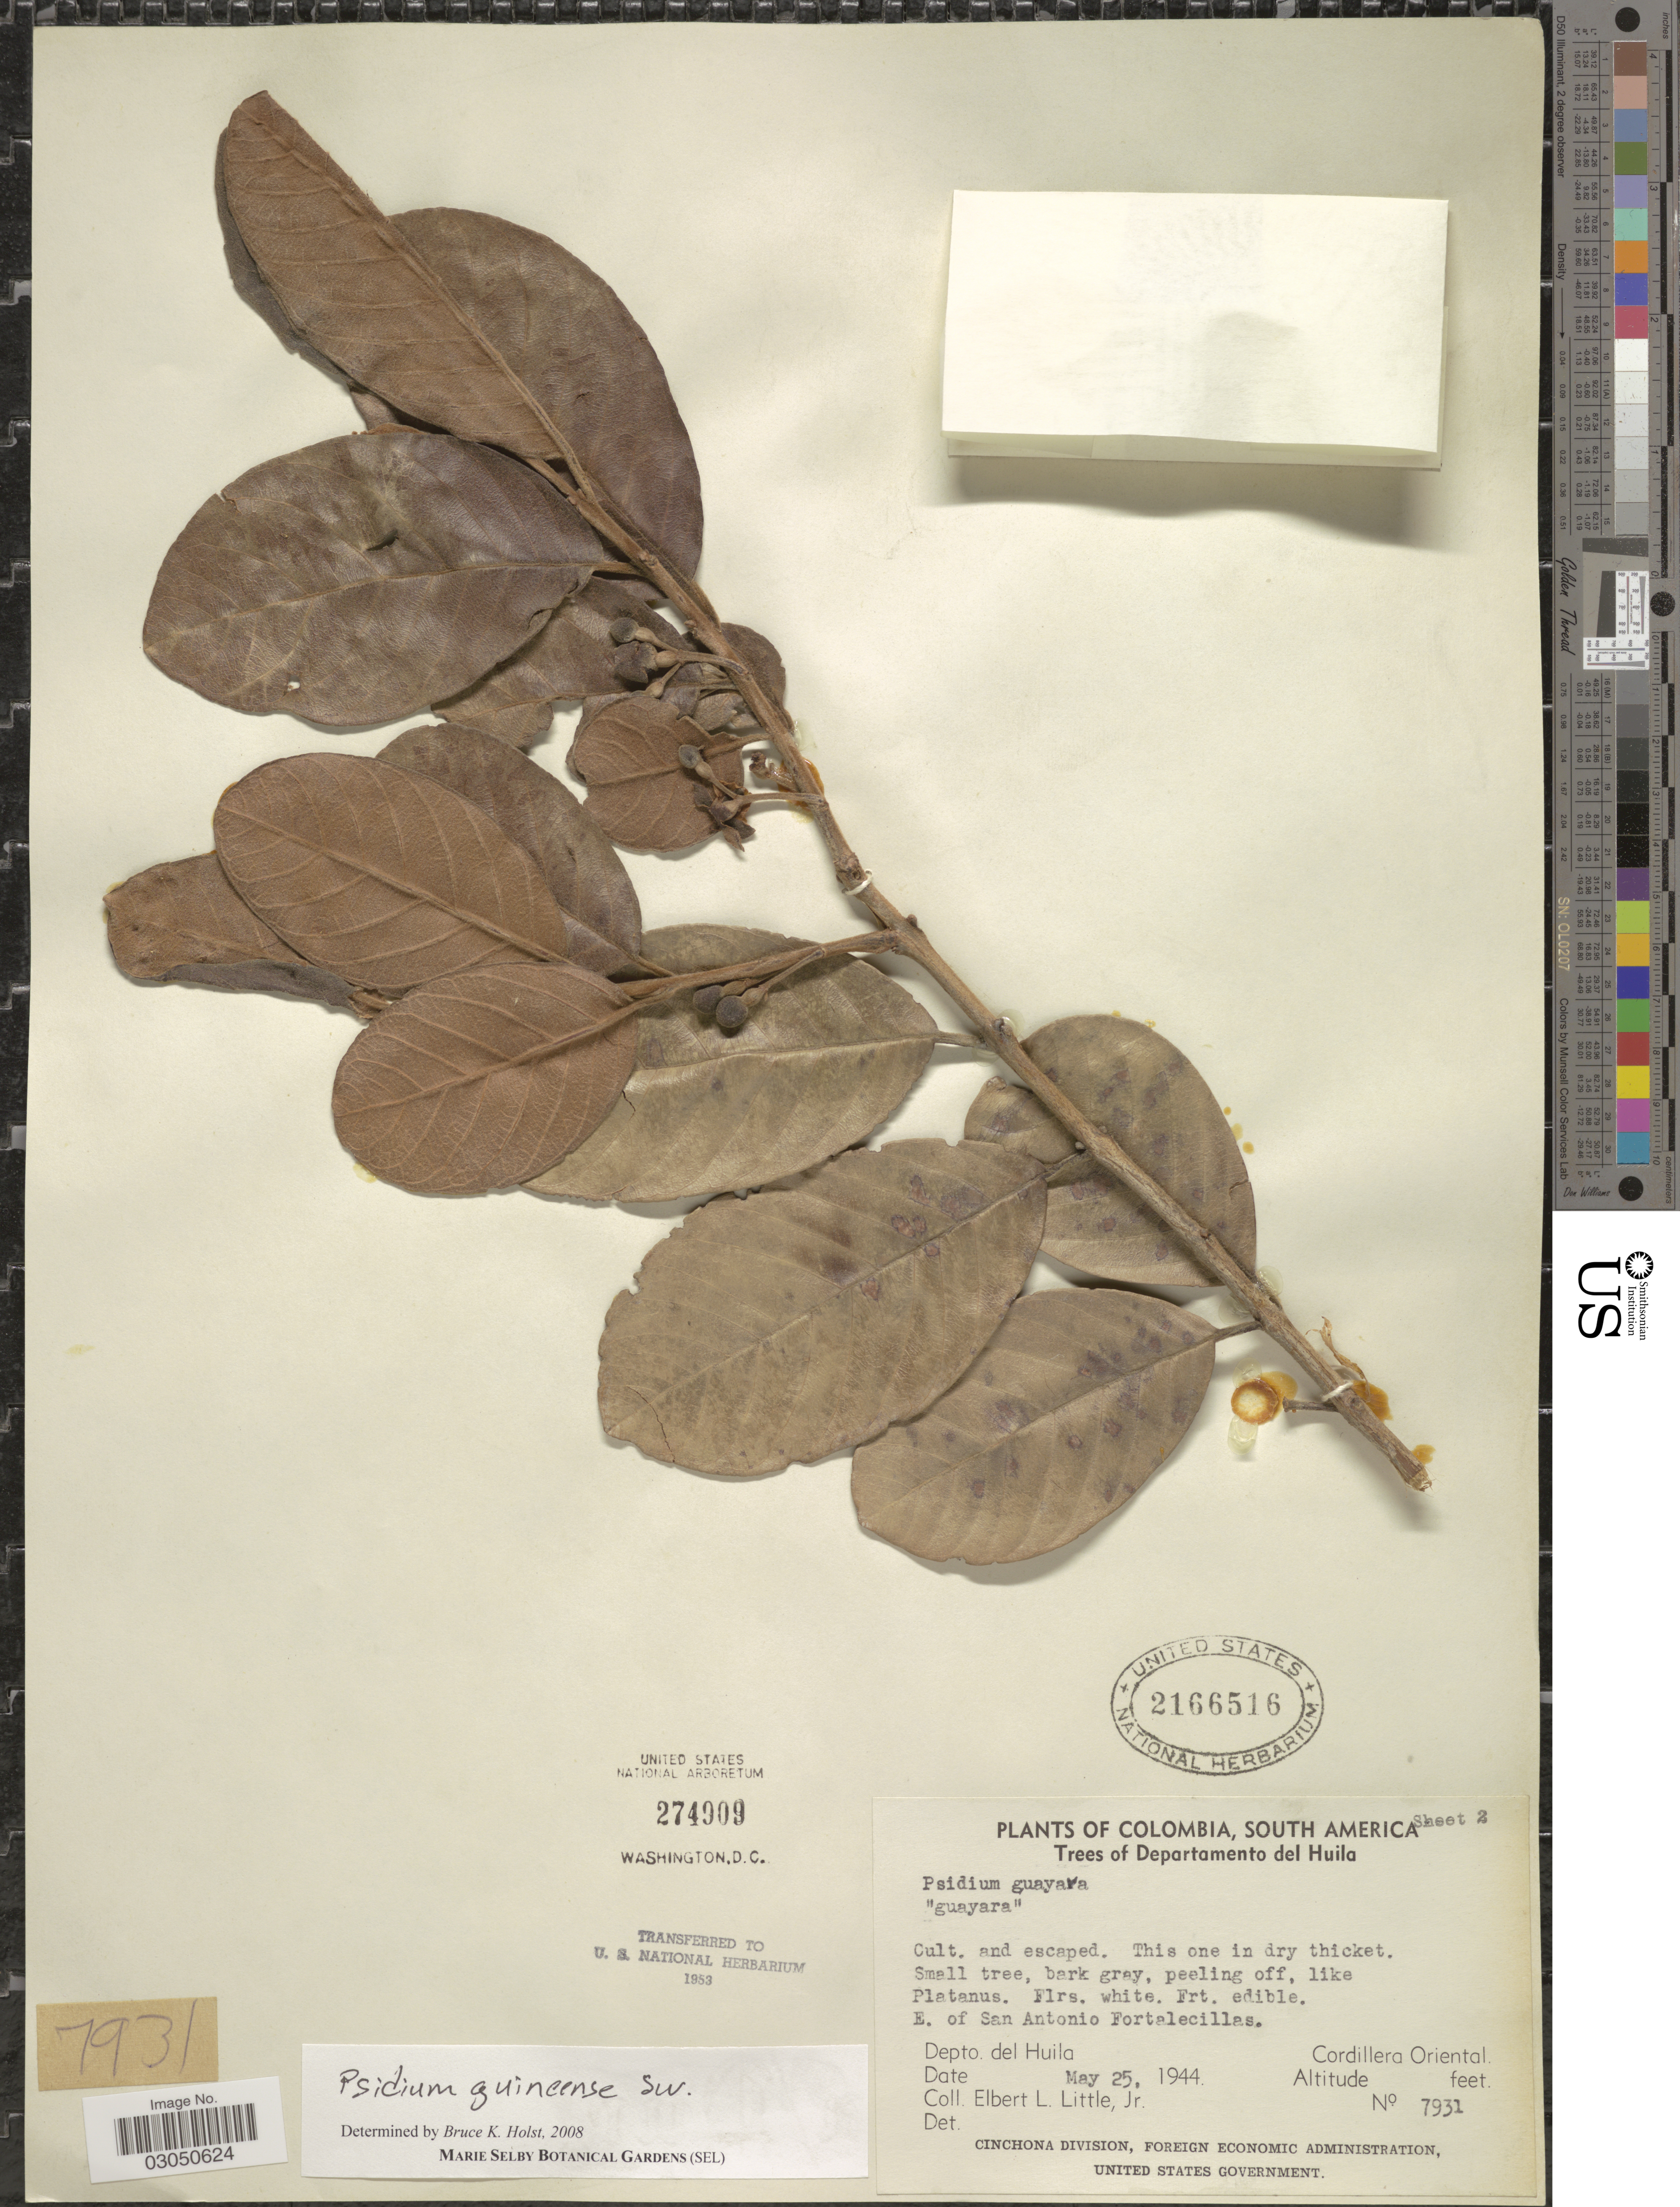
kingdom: Plantae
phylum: Tracheophyta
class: Magnoliopsida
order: Myrtales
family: Myrtaceae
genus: Psidium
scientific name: Psidium guineense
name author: Sw.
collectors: E. L. Little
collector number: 7931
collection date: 1944-05-25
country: Colombia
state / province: Huila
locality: Trees of Departamento del Huila. E. of San Antonio Fortalecillas. Depto. del Huila. Cordillera Oriental.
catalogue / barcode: US 2166516